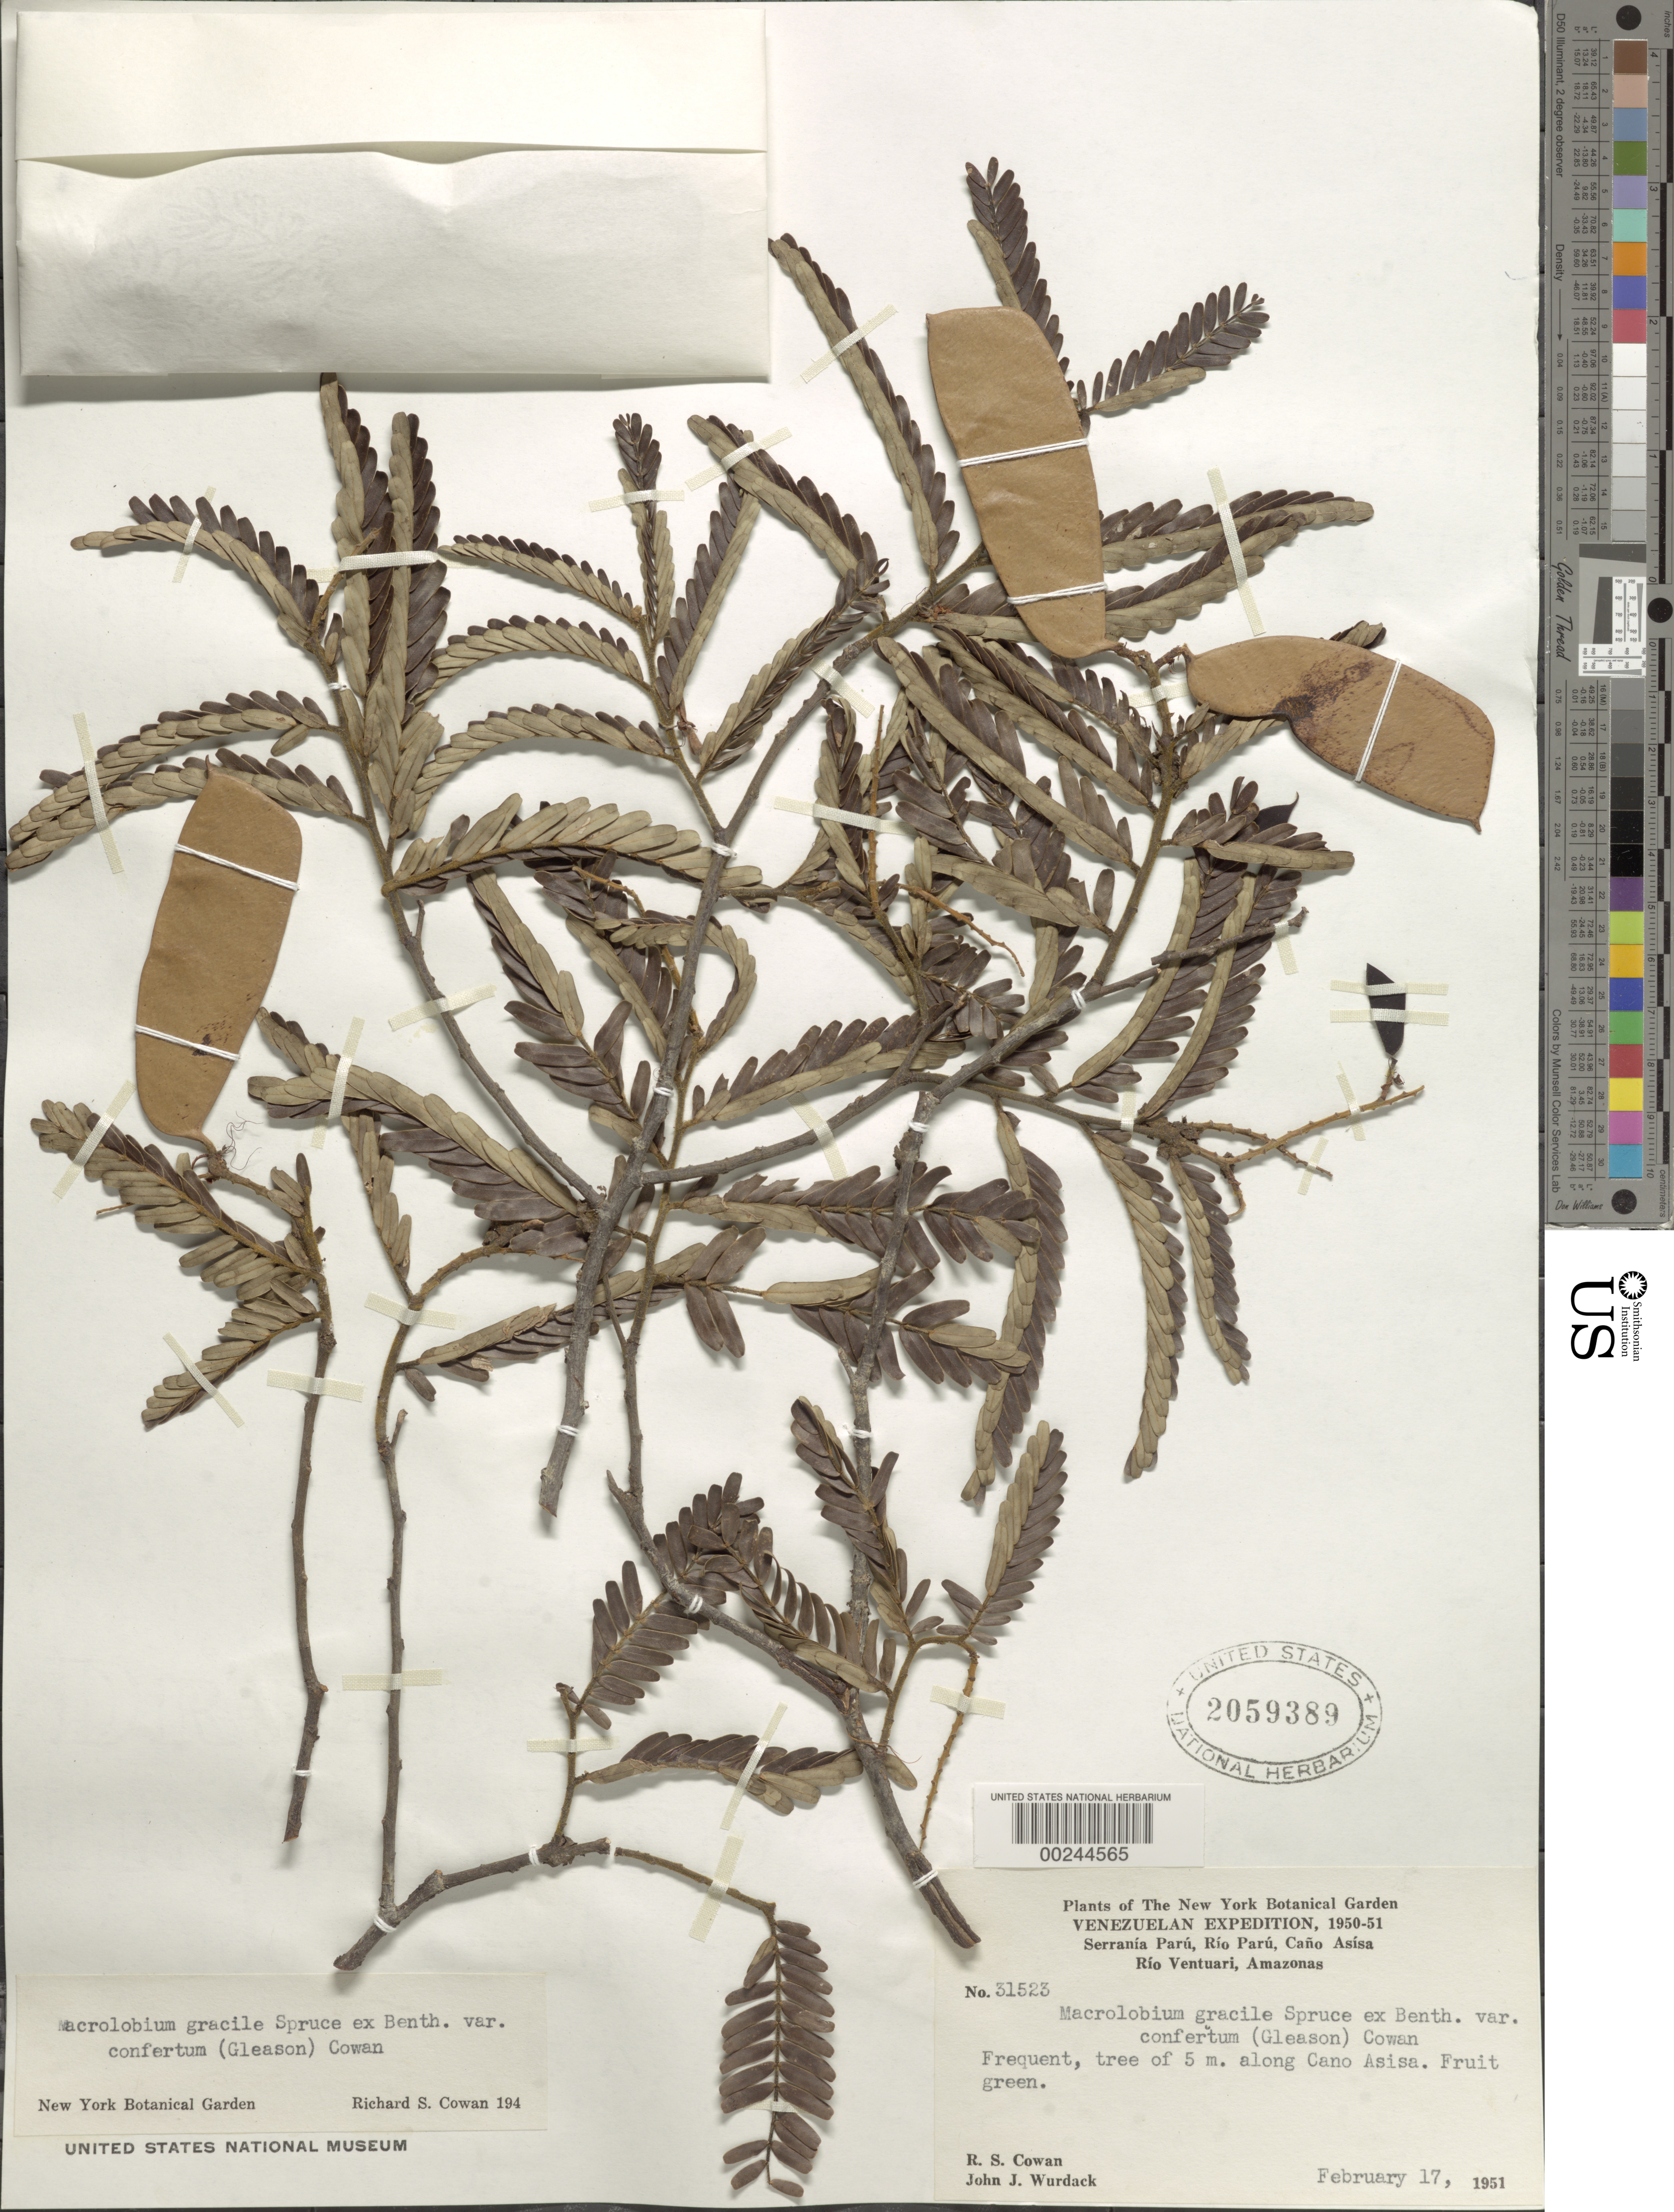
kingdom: Plantae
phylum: Tracheophyta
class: Magnoliopsida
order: Fabales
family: Fabaceae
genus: Macrolobium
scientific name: Macrolobium gracile var. confertum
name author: (Gleason) R.S. Cowan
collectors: R. S. Cowan & J. J. Wurdack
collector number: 31523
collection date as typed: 17 Feb 1951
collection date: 1951-02-17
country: Venezuela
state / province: Amazonas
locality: Along cano asisa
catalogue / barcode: US 2059389